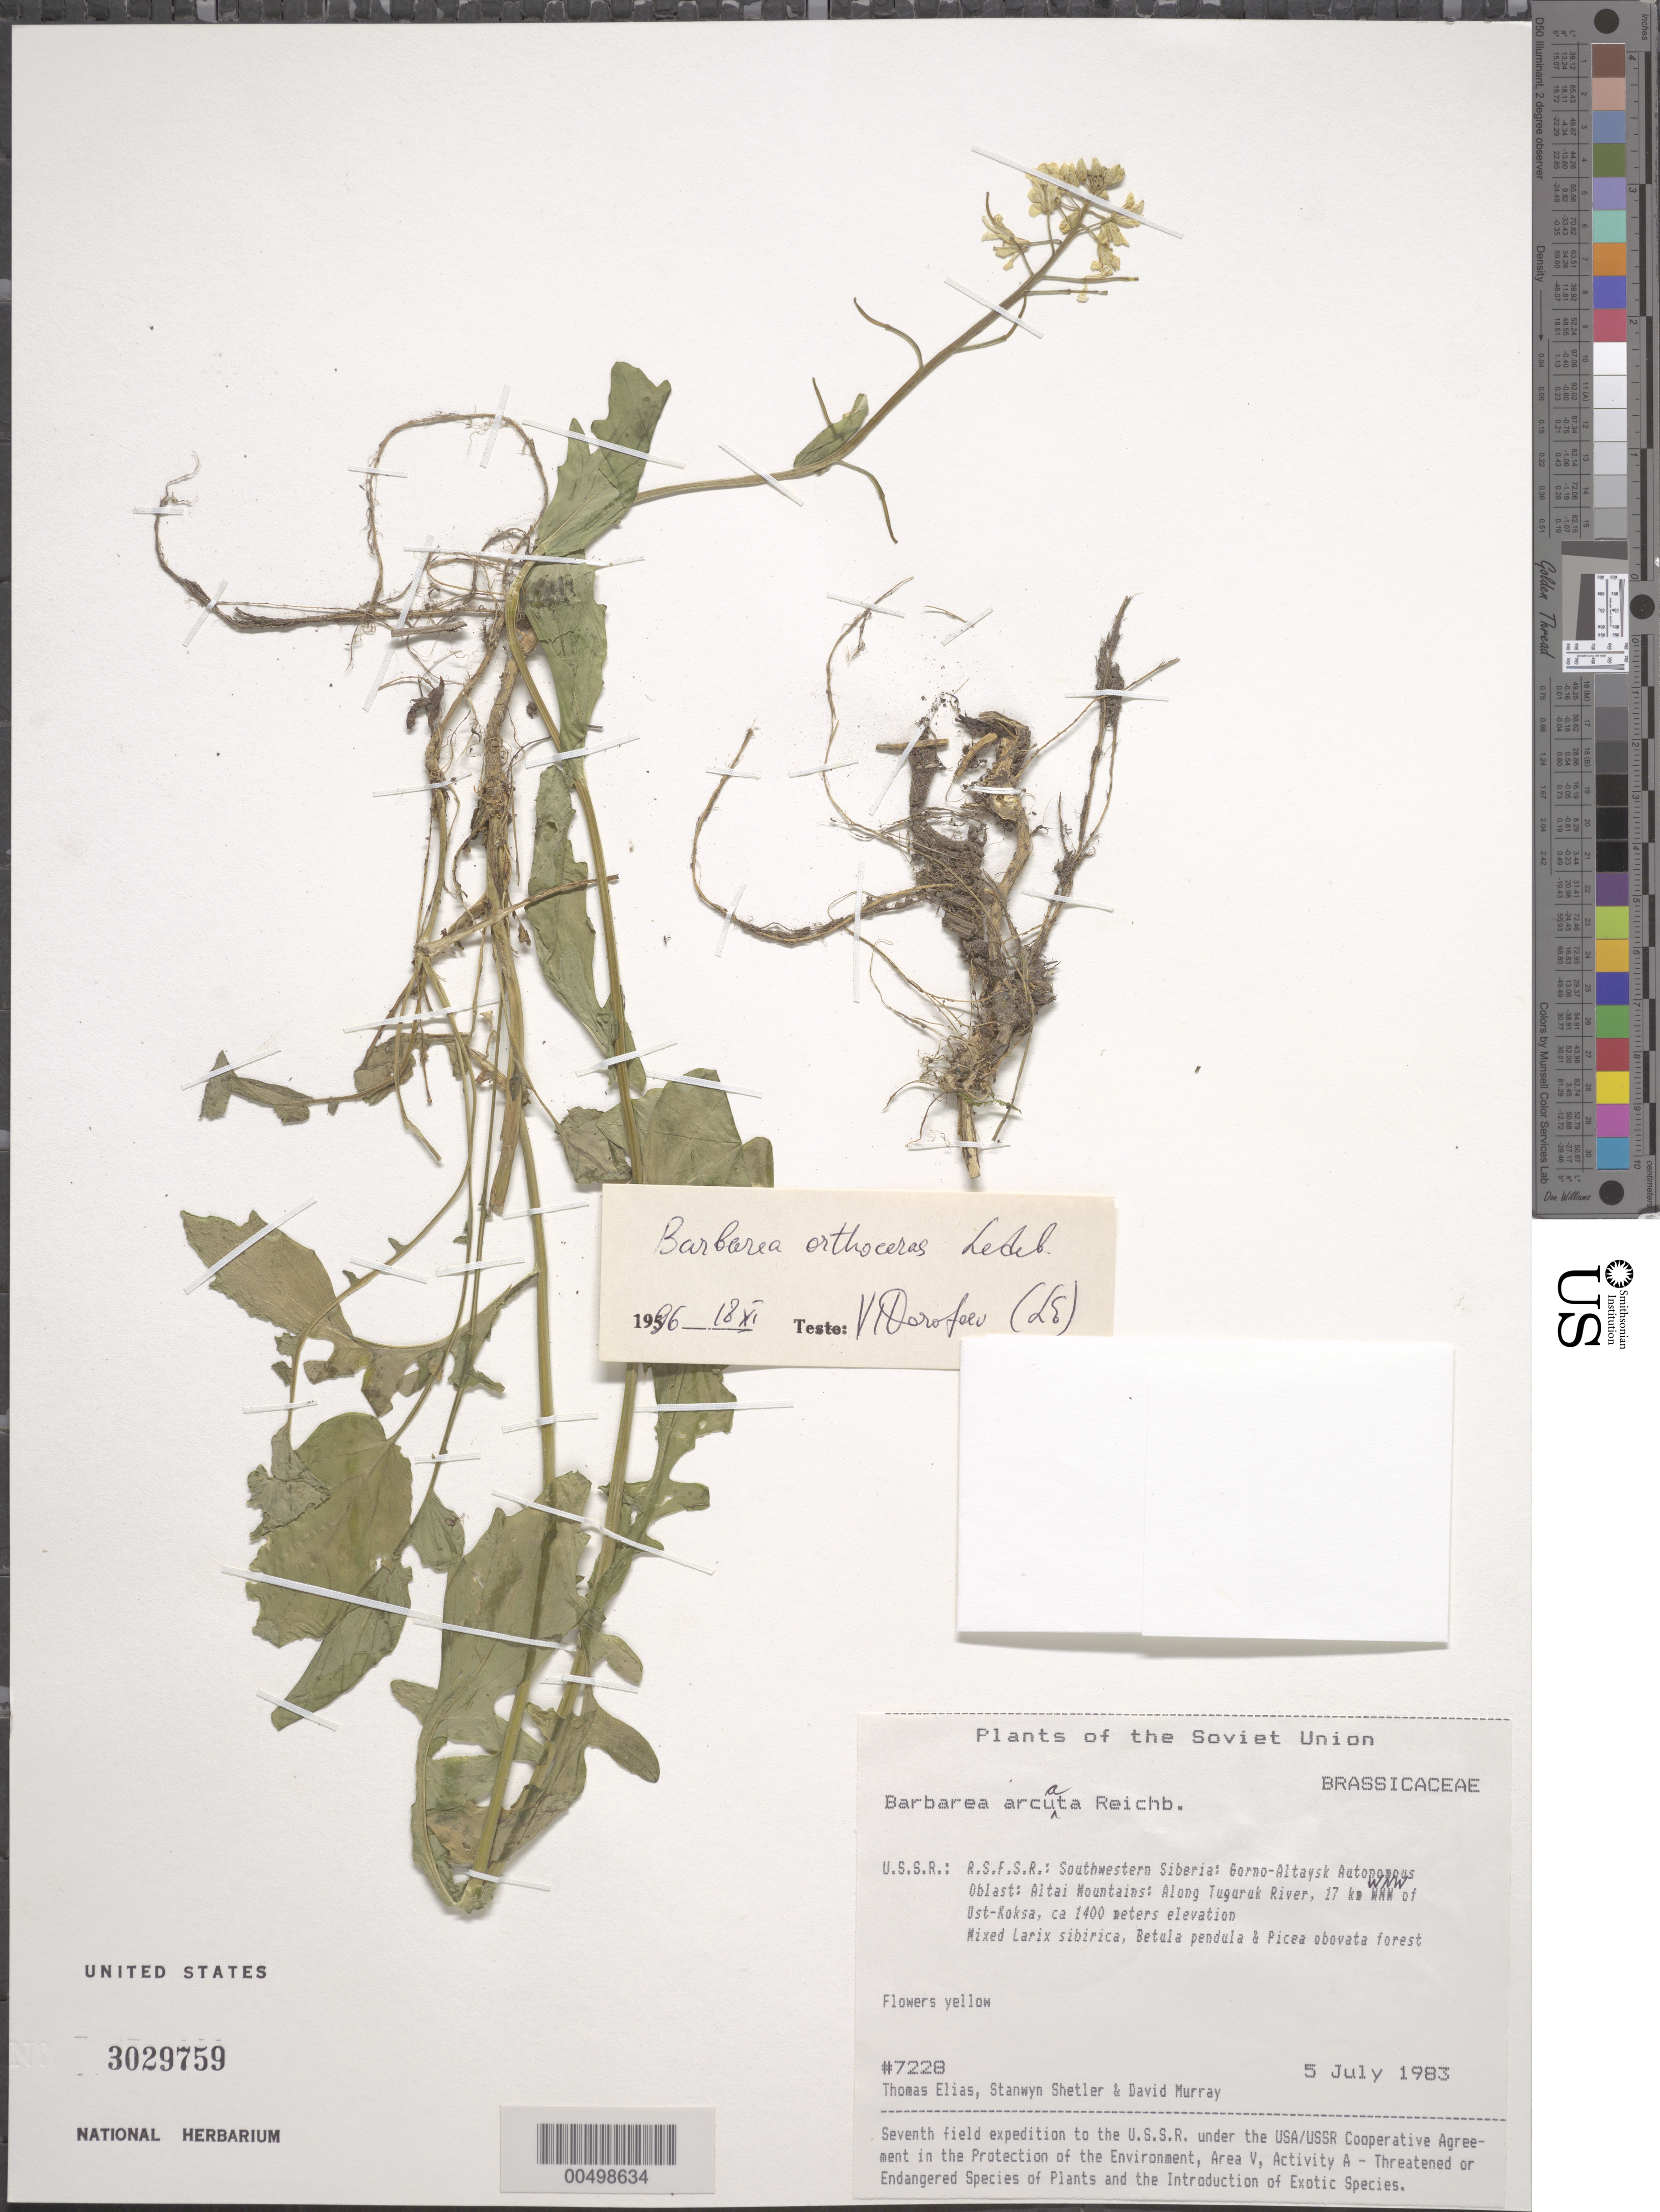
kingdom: Plantae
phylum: Tracheophyta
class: Magnoliopsida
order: Brassicales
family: Brassicaceae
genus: Barbarea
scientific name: Barbarea arcuata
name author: Rchb.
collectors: T. Elias, S. Shetler & D. F. Murray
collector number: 7228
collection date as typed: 05 Jul 1983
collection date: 1983-07-05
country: Russian Federation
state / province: Altai Republic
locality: Altai Mountains, along Tuguruk River, 17 km WNW of Ust-Koksa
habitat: mixed Larix sibirica, Betula pendula and Picea obovata forest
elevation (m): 1400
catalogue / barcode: US 3029759